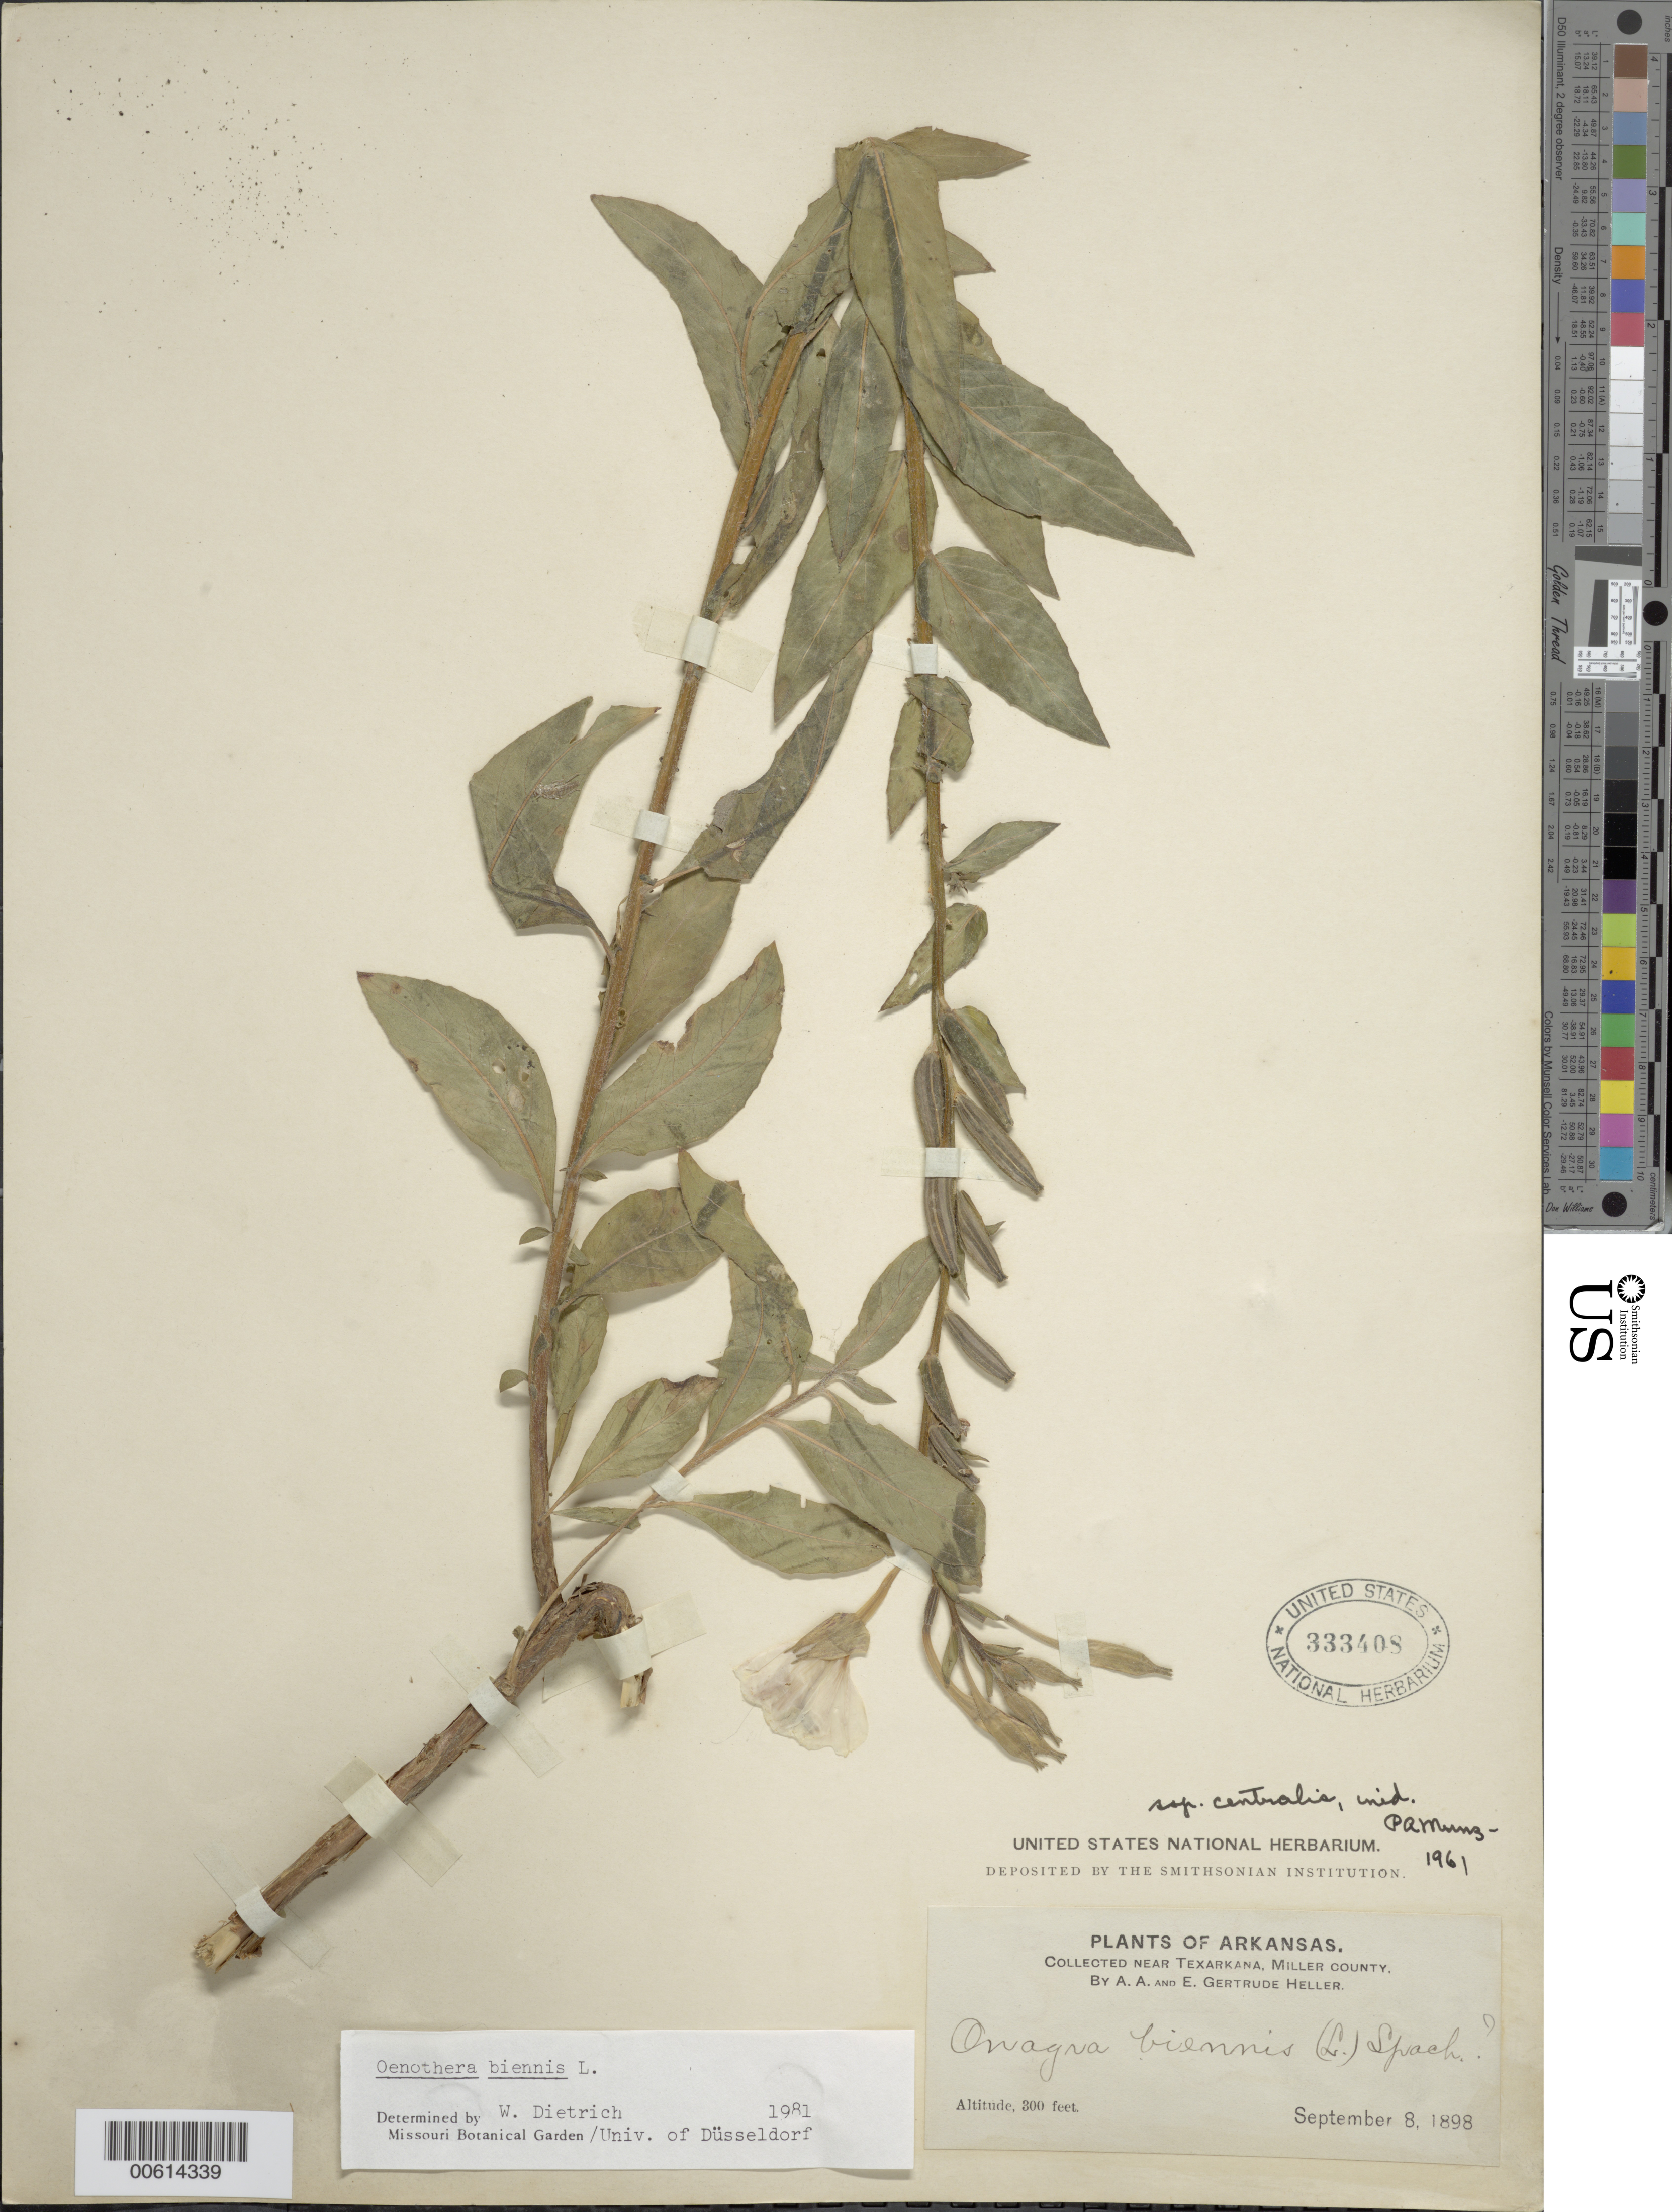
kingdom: Plantae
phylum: Tracheophyta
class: Magnoliopsida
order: Myrtales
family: Onagraceae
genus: Oenothera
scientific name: Oenothera biennis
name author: L.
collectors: A. A. Heller & E. G. Heller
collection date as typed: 08 Sep 1898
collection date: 1898-09-08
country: United States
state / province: Arkansas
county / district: Miller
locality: Near Texarkana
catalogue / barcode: US 333408